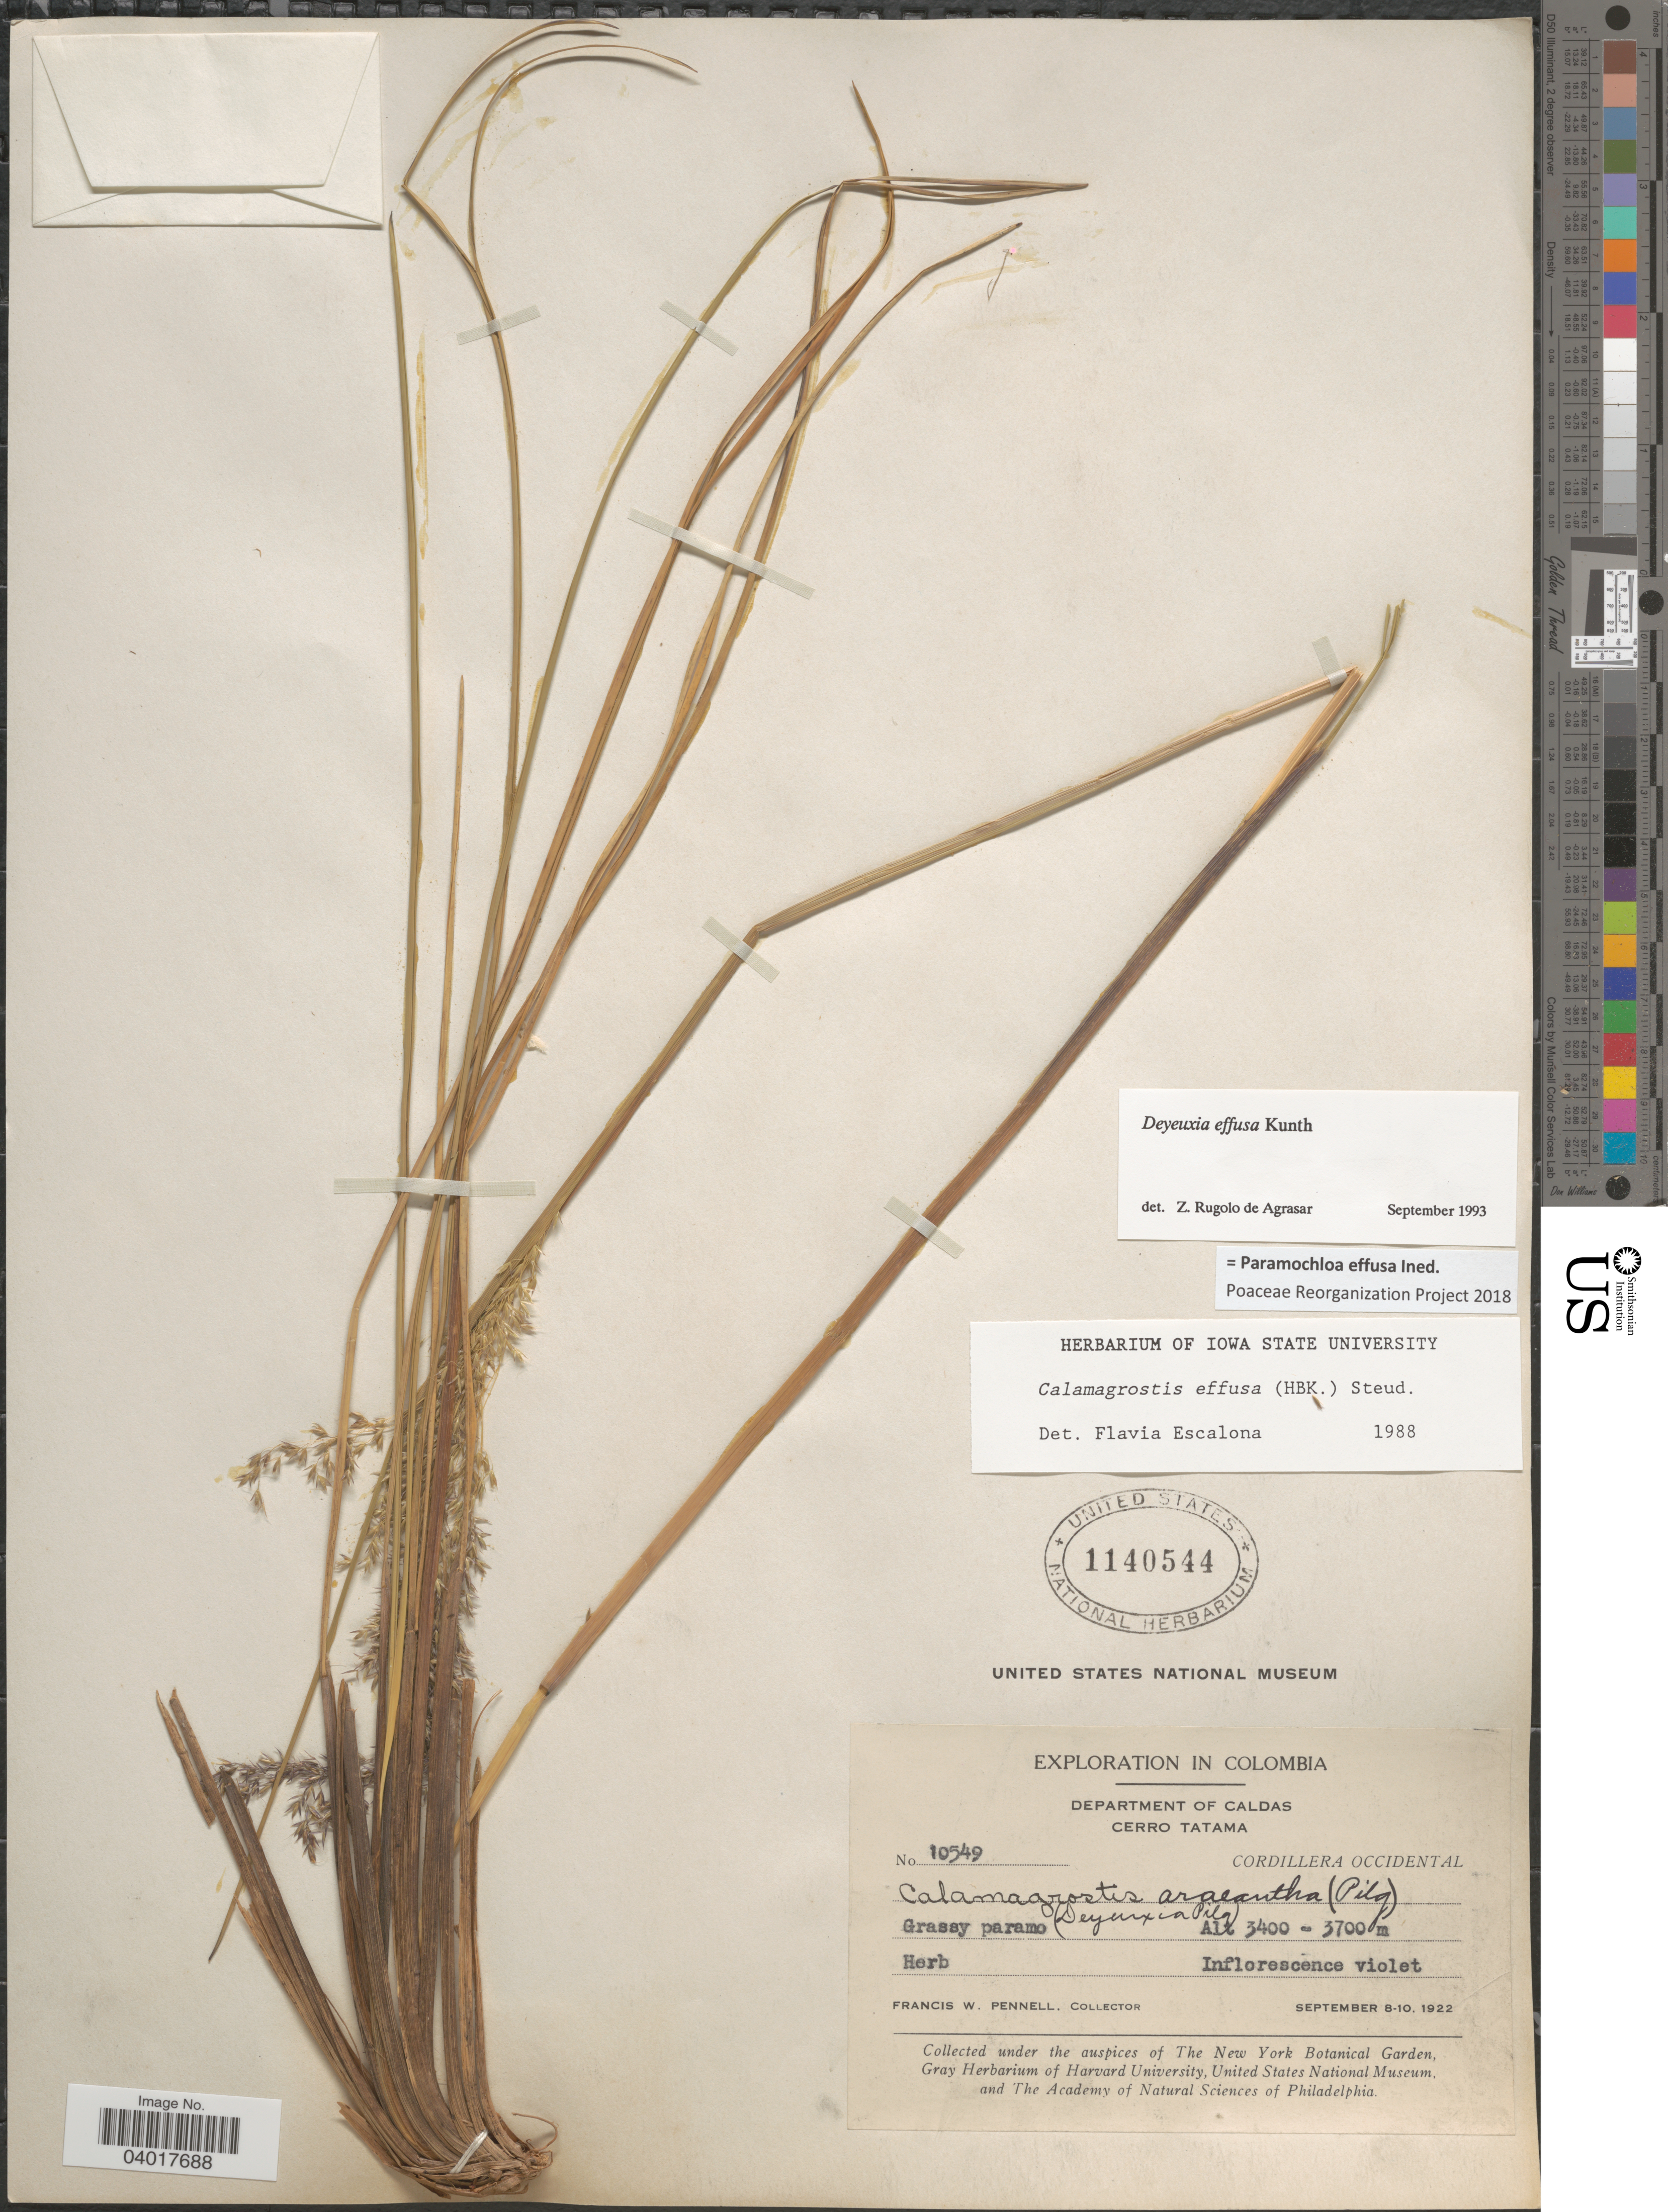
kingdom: Plantae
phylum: Tracheophyta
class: Liliopsida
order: Poales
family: Poaceae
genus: Paramochloa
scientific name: Paramochloa effusa ined.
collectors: F. W. Pennell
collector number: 10549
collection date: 1922-09-08/1922-09-10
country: Colombia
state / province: Caldas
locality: Department of Caldas. Cerro Tatama. Cordillera Occidental.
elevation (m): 3400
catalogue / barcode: US 1140544